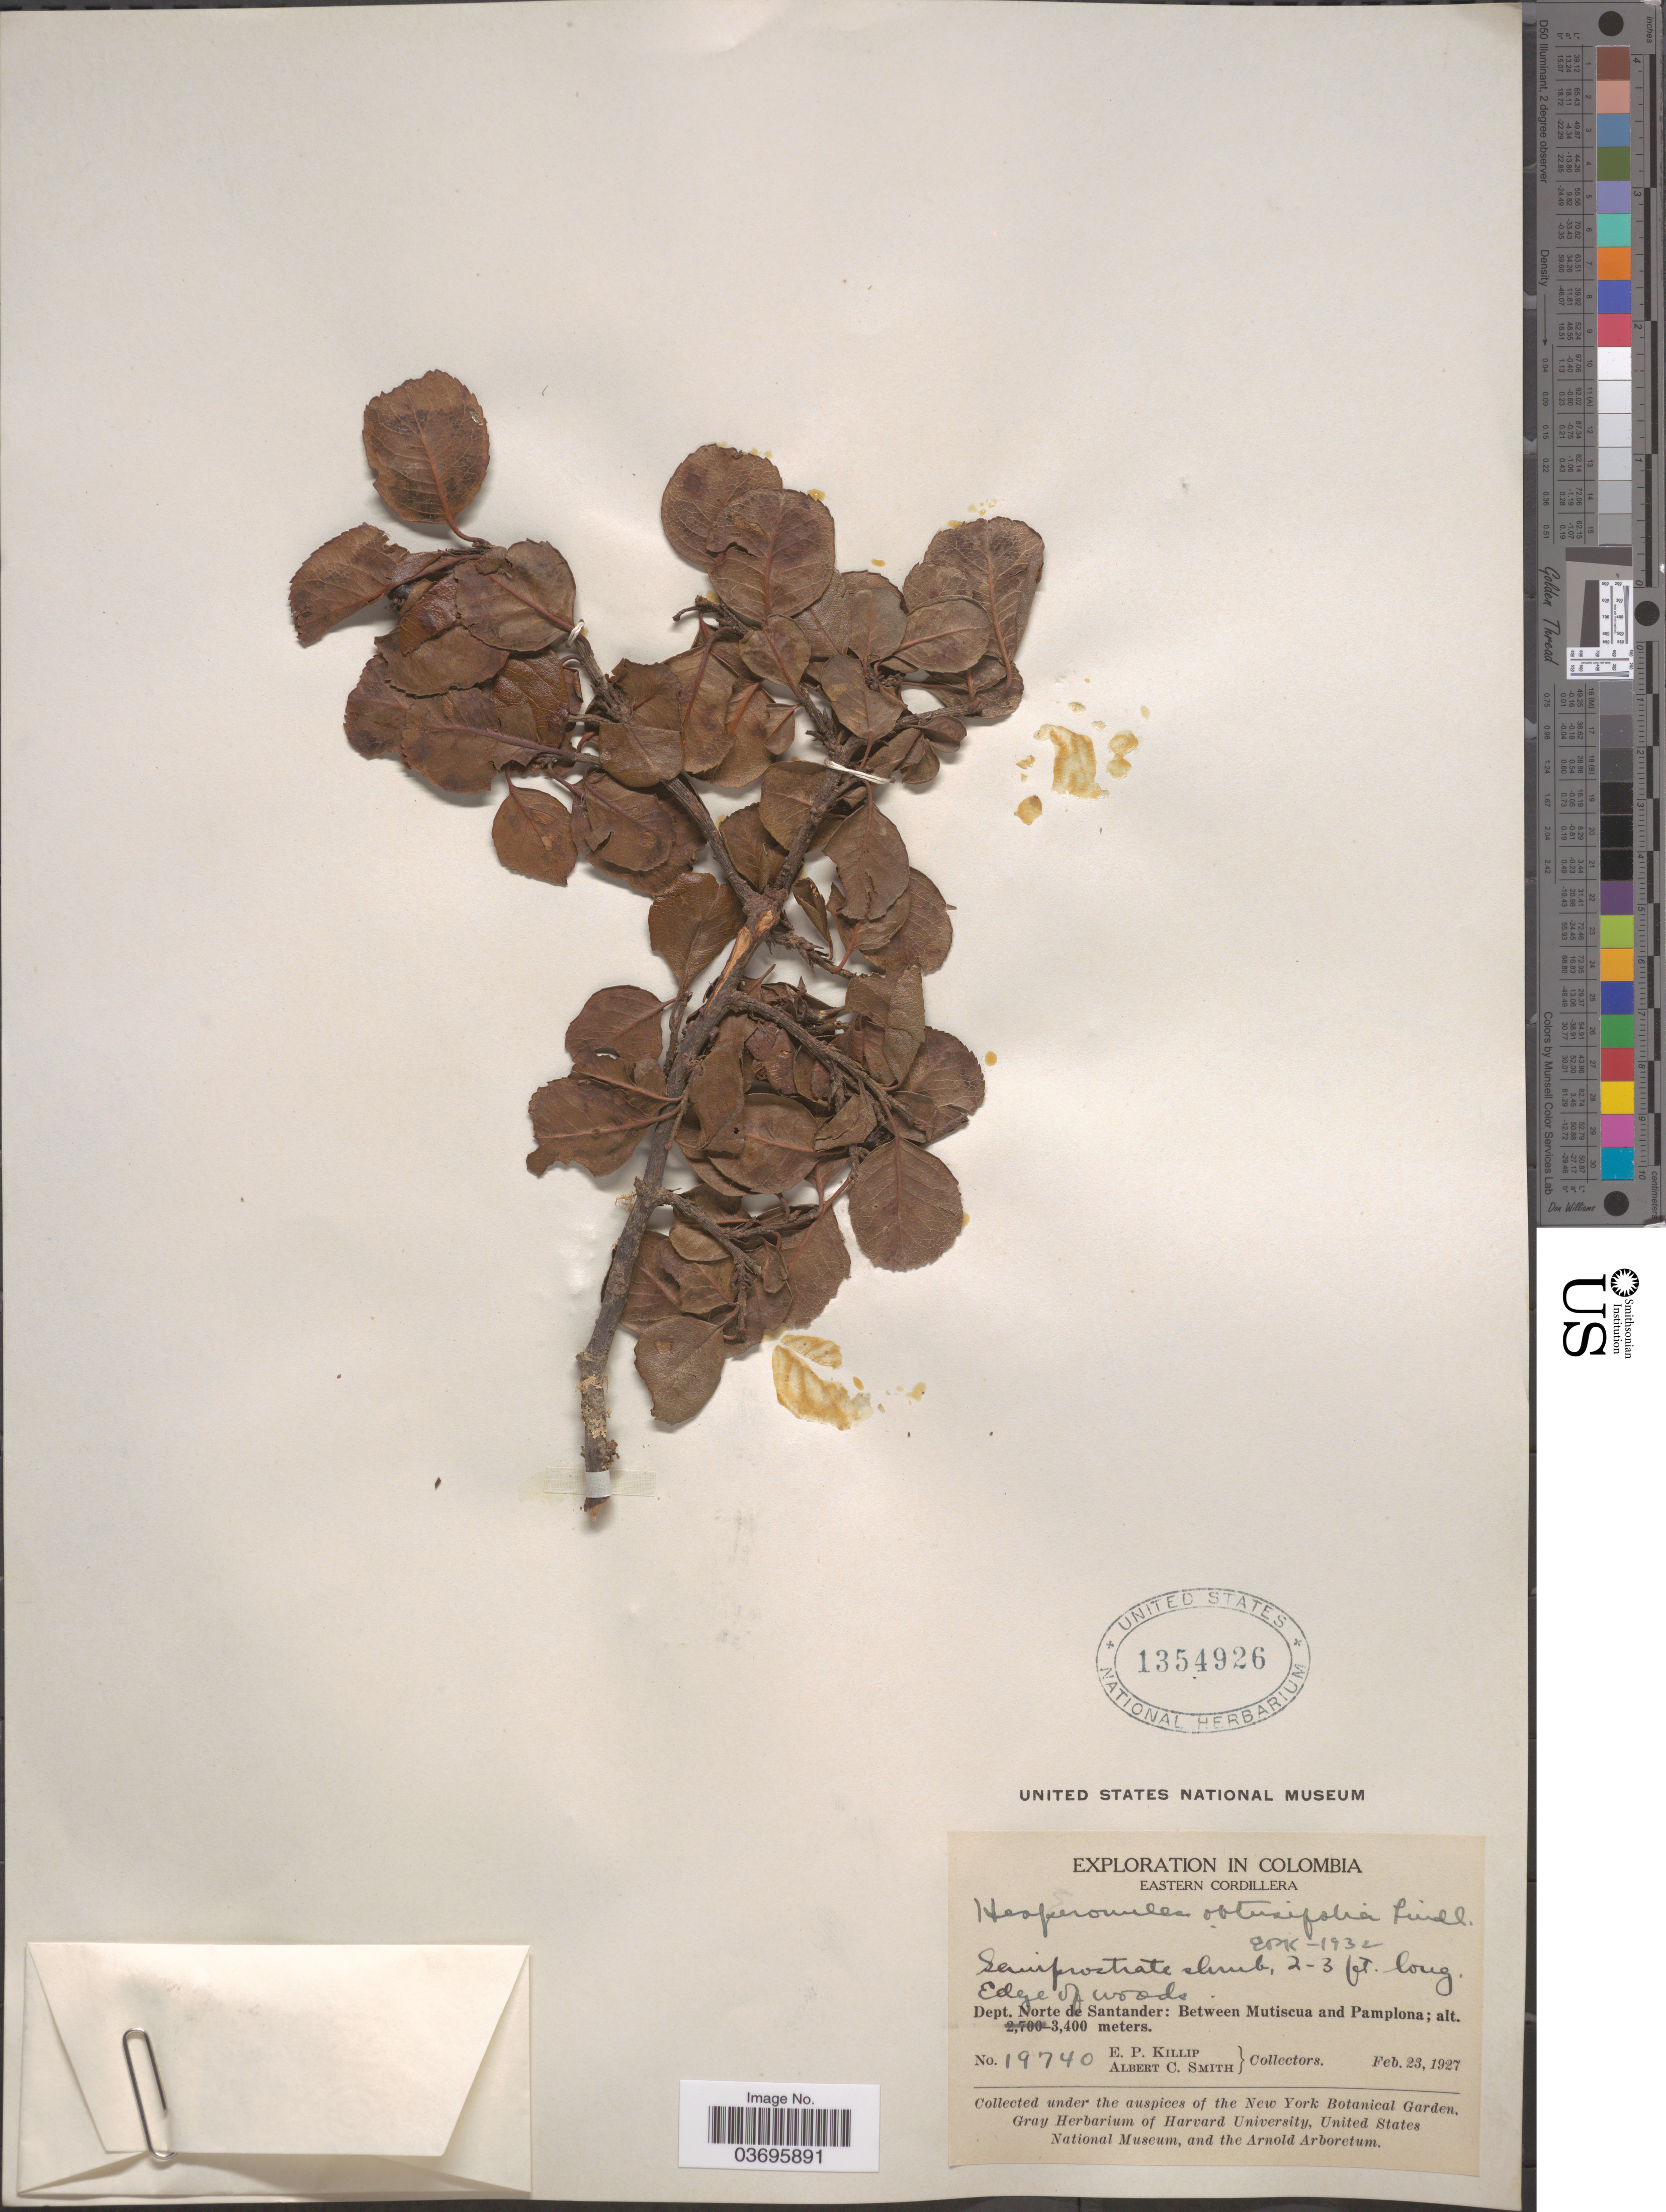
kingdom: Plantae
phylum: Tracheophyta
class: Magnoliopsida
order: Rosales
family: Rosaceae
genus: Hesperomeles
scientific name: Hesperomeles heterophylla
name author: (Ruiz & Pav.) Hook.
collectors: E. P. Killip & A. C. Smith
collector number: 19740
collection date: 1927-02-23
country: Colombia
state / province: Norte de Santander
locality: Eastern Cordillera. Dept. Norte de Santander: Between Mutiscua and Pamplona.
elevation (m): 3400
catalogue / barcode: US 1354926